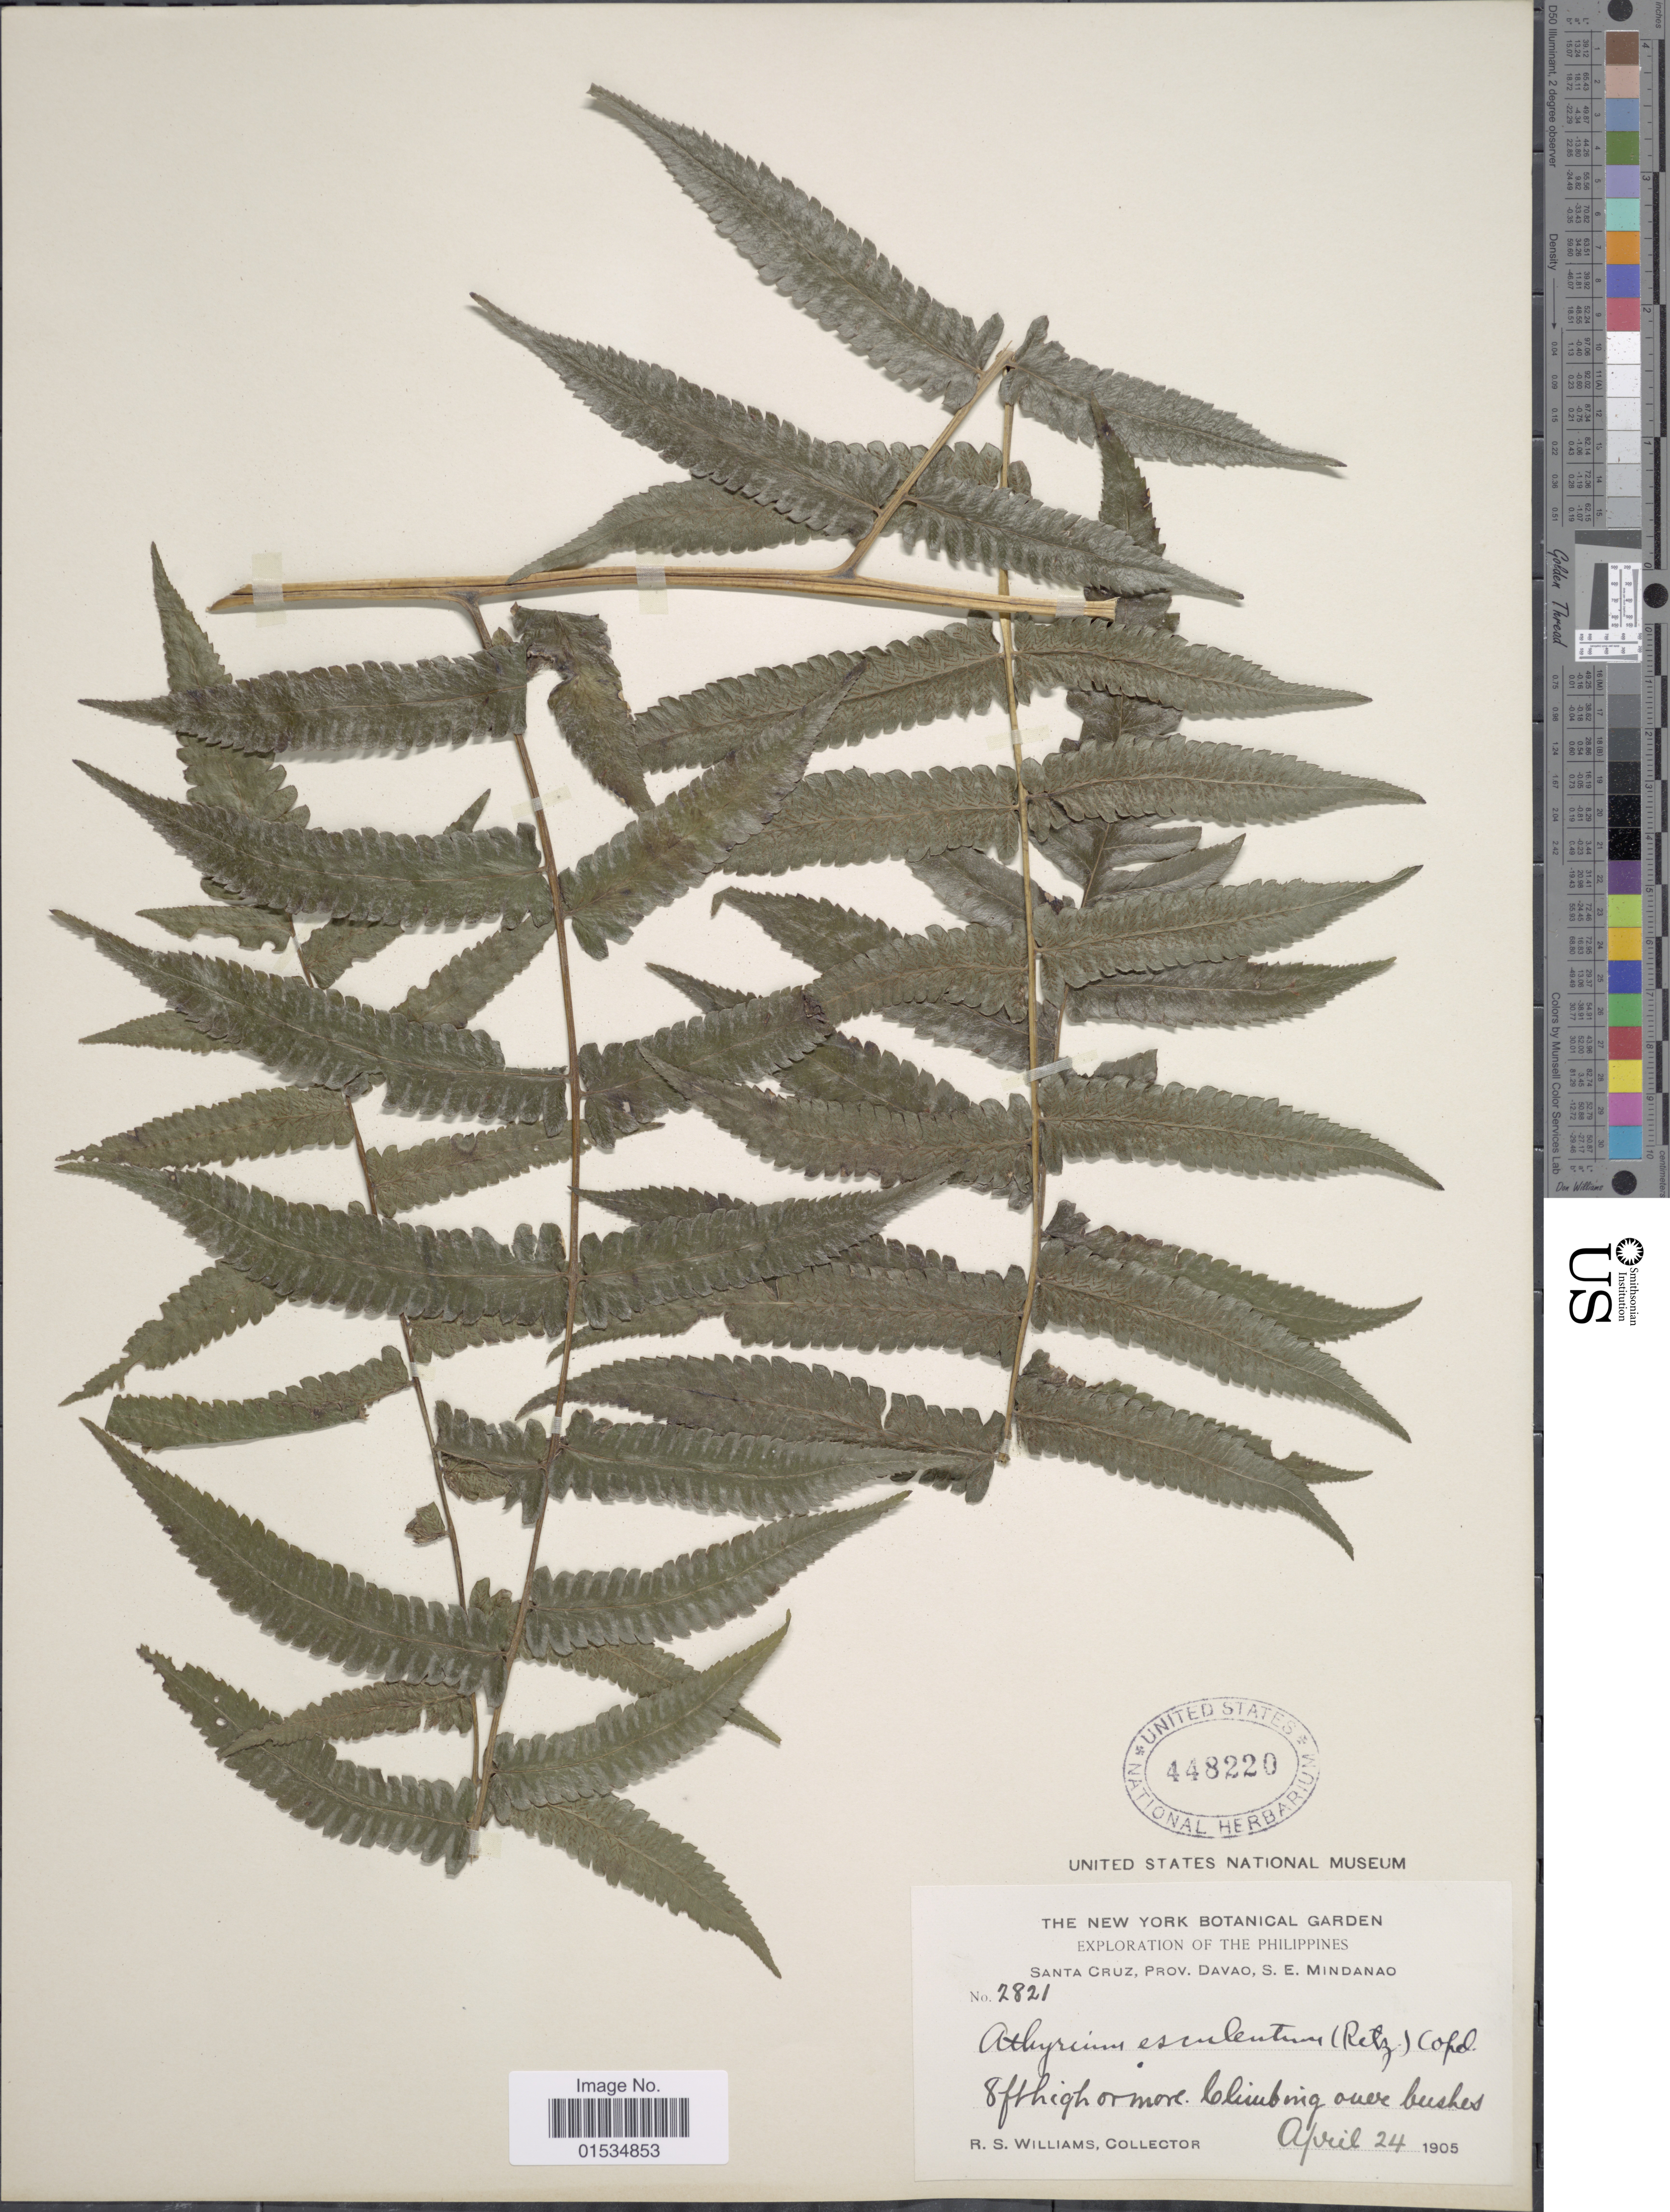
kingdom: Plantae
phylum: Tracheophyta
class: Polypodiopsida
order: Polypodiales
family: Athyriaceae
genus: Diplazium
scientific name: Diplazium esculentum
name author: (Retz.) Sw.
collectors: R. S. Williams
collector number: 2821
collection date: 1905-04-24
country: Philippines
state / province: Davao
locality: Santa Cruz, S.E. Mindanao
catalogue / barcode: US 448220